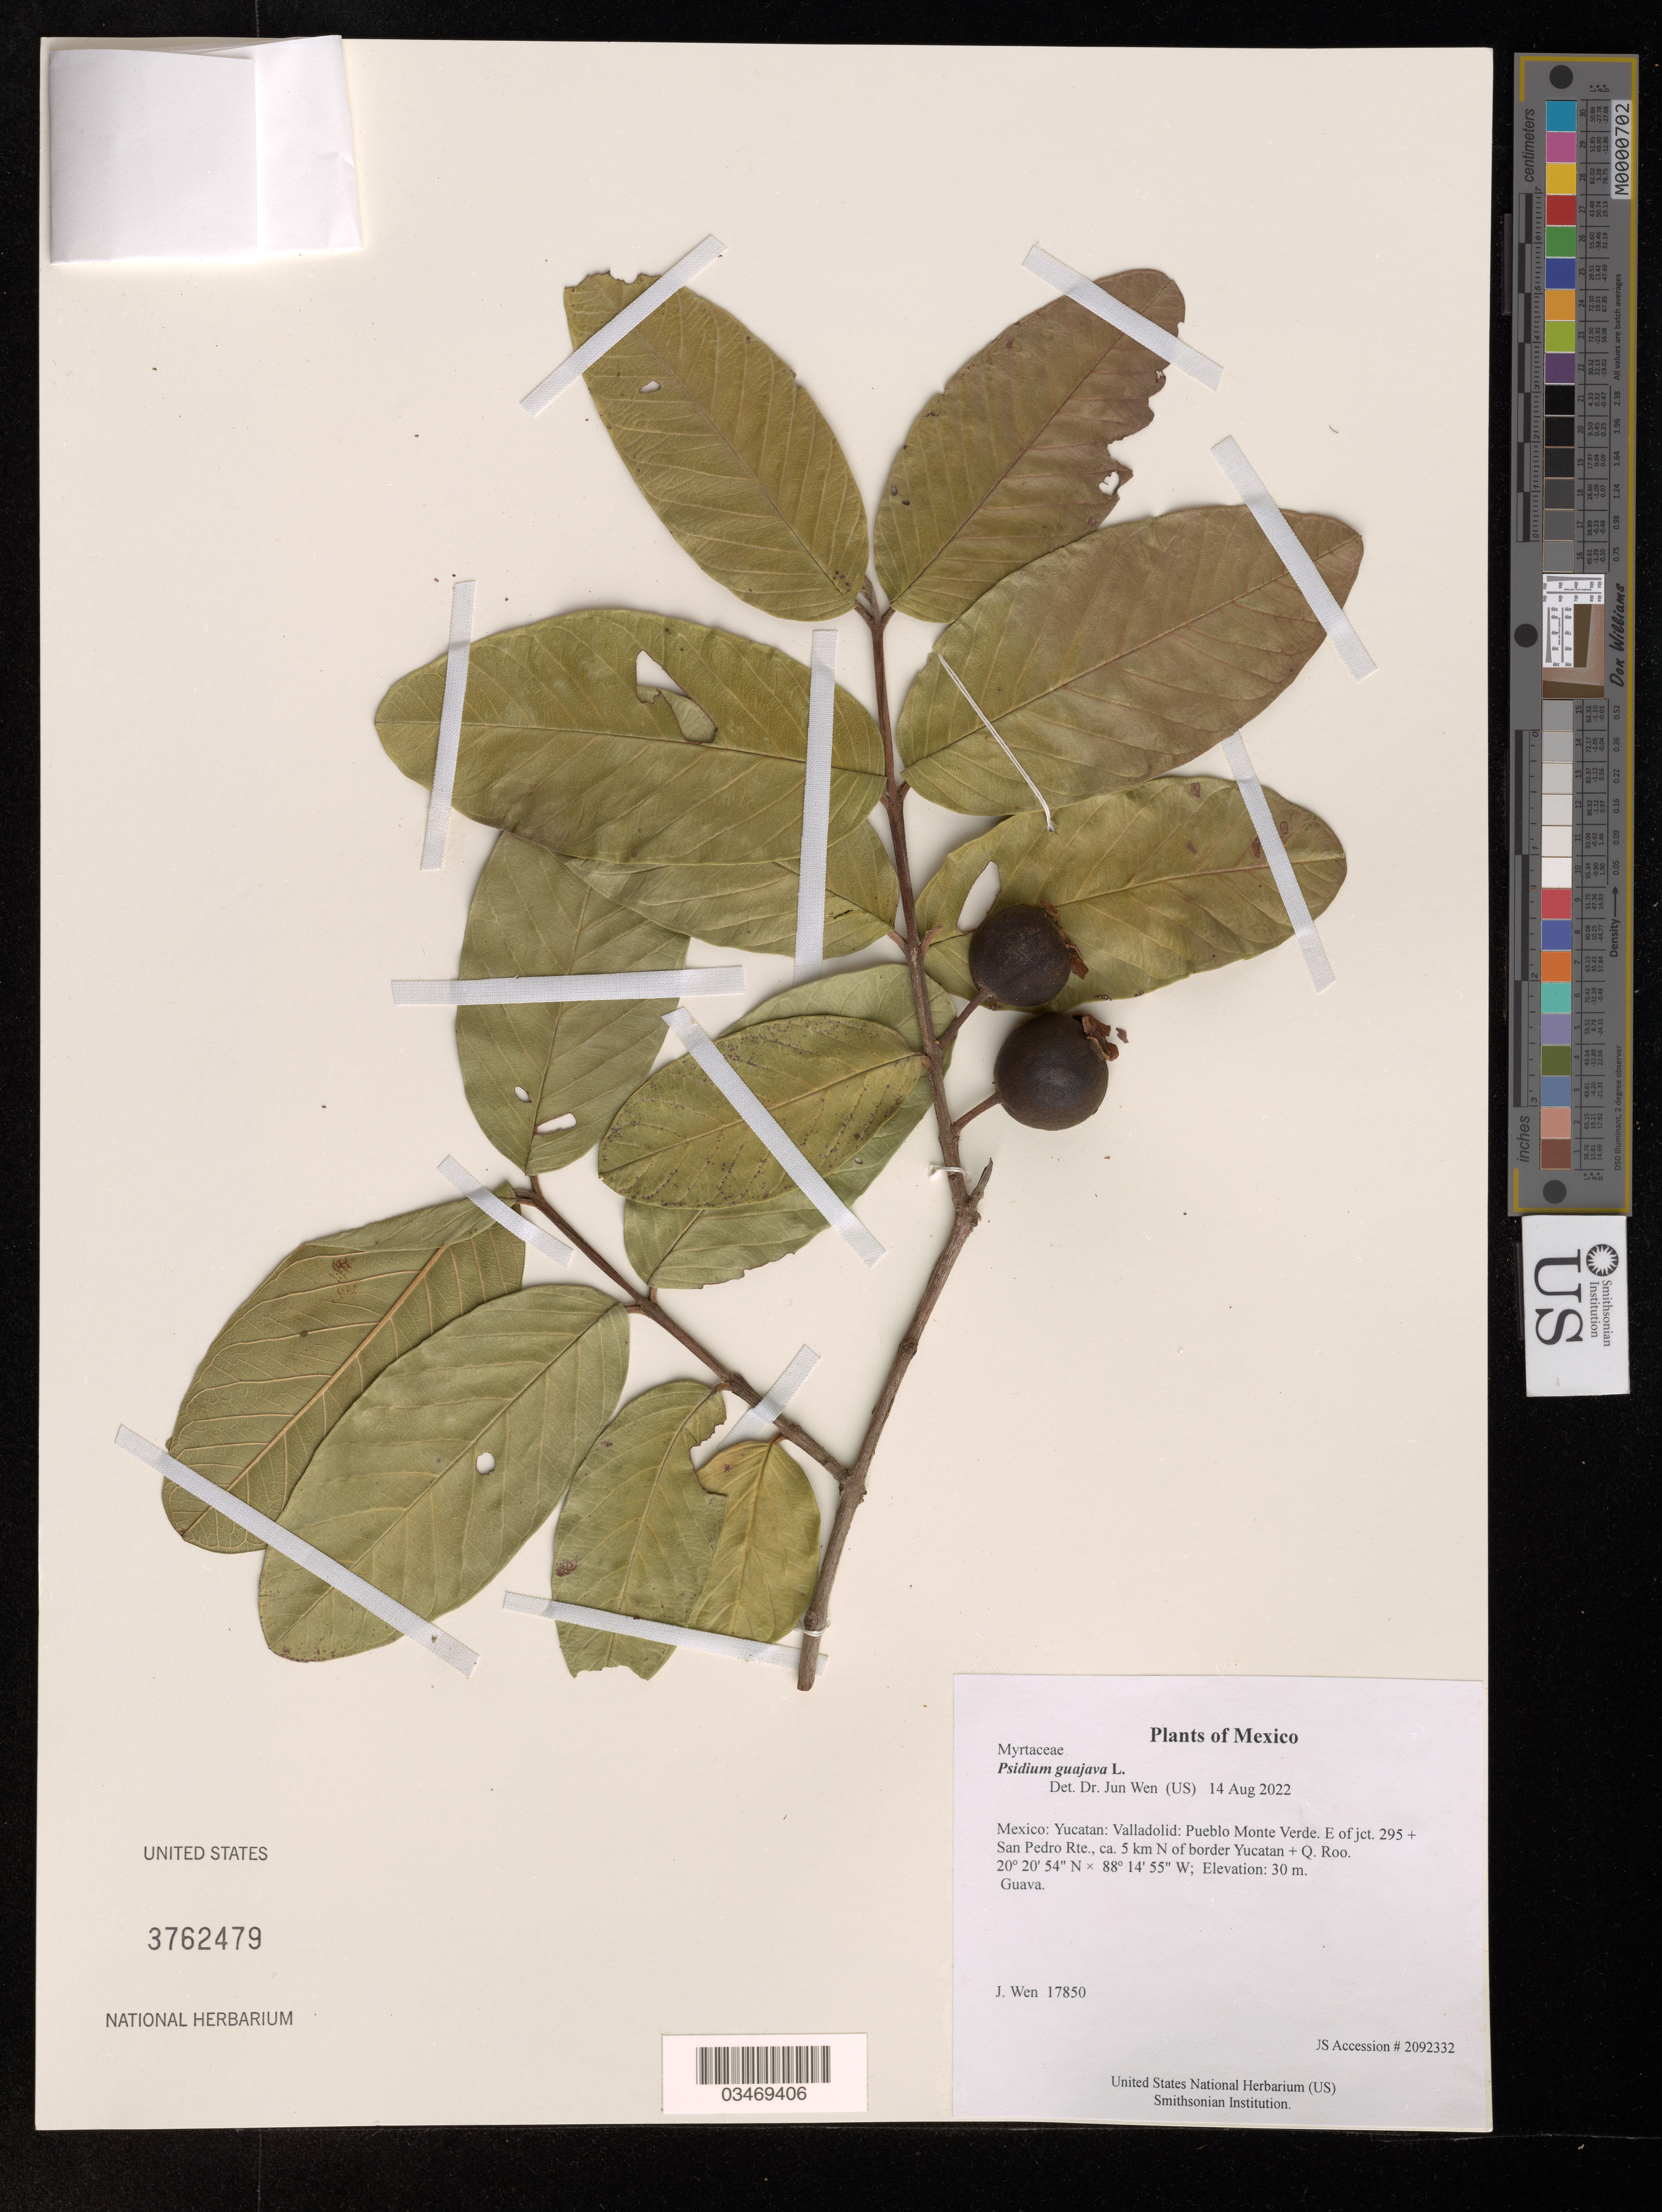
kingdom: Plantae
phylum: Tracheophyta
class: Magnoliopsida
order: Myrtales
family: Myrtaceae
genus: Psidium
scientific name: Psidium guajava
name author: L.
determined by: Wen, Jun, (BOT), Smithsonian Institution - National Museum of Natural History (UNITED STATES)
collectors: J. Wen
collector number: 17850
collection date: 2022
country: Mexico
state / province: Yucatan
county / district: Valladolid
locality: Pueblo Monte Verde. E of jct. 295 + San Pedro Rte., ca. 5 km N of border Yucatan + Q. Roo.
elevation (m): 30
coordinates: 20 20 54 N, 88 14 55 W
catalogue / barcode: US 3762479